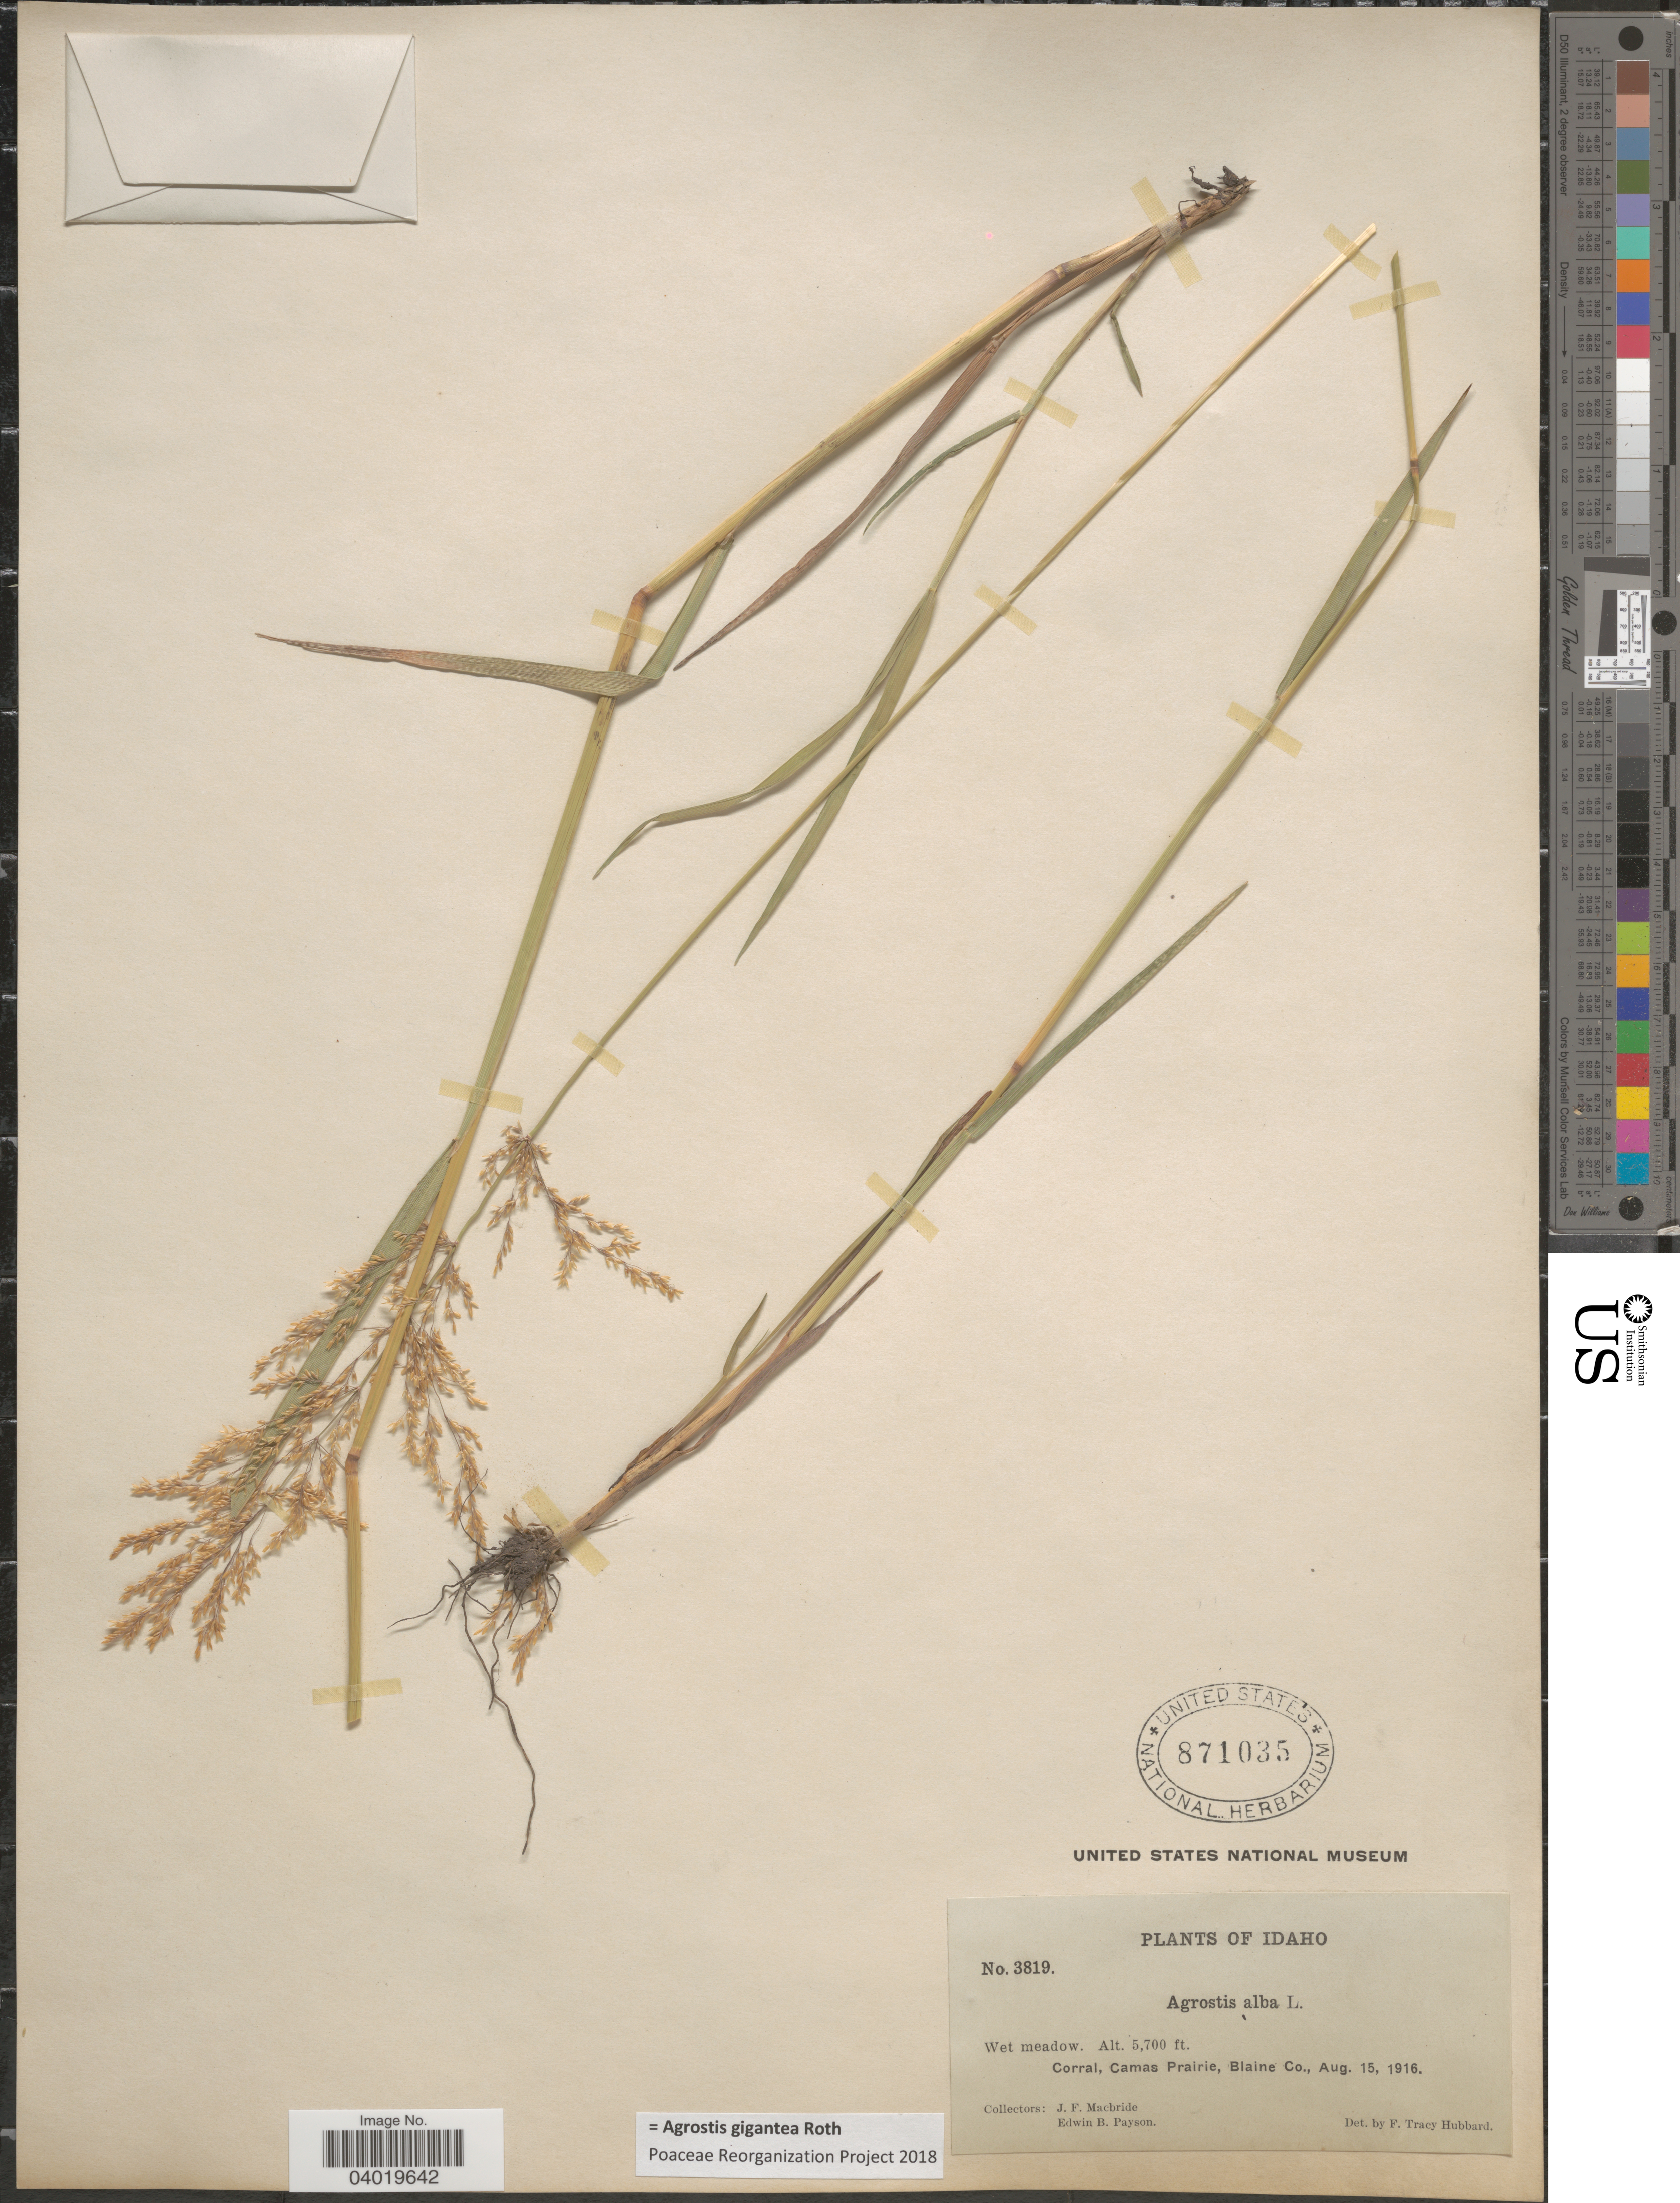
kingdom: Plantae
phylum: Tracheophyta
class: Liliopsida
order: Poales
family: Poaceae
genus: Agrostis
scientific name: Agrostis gigantea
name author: Roth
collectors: J. F. Macbride & E. B. Payson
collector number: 3819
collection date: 1916-08-15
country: United States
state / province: Idaho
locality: Corral, Camas Prairie, Blaine Co.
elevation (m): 1737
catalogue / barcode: US 871035